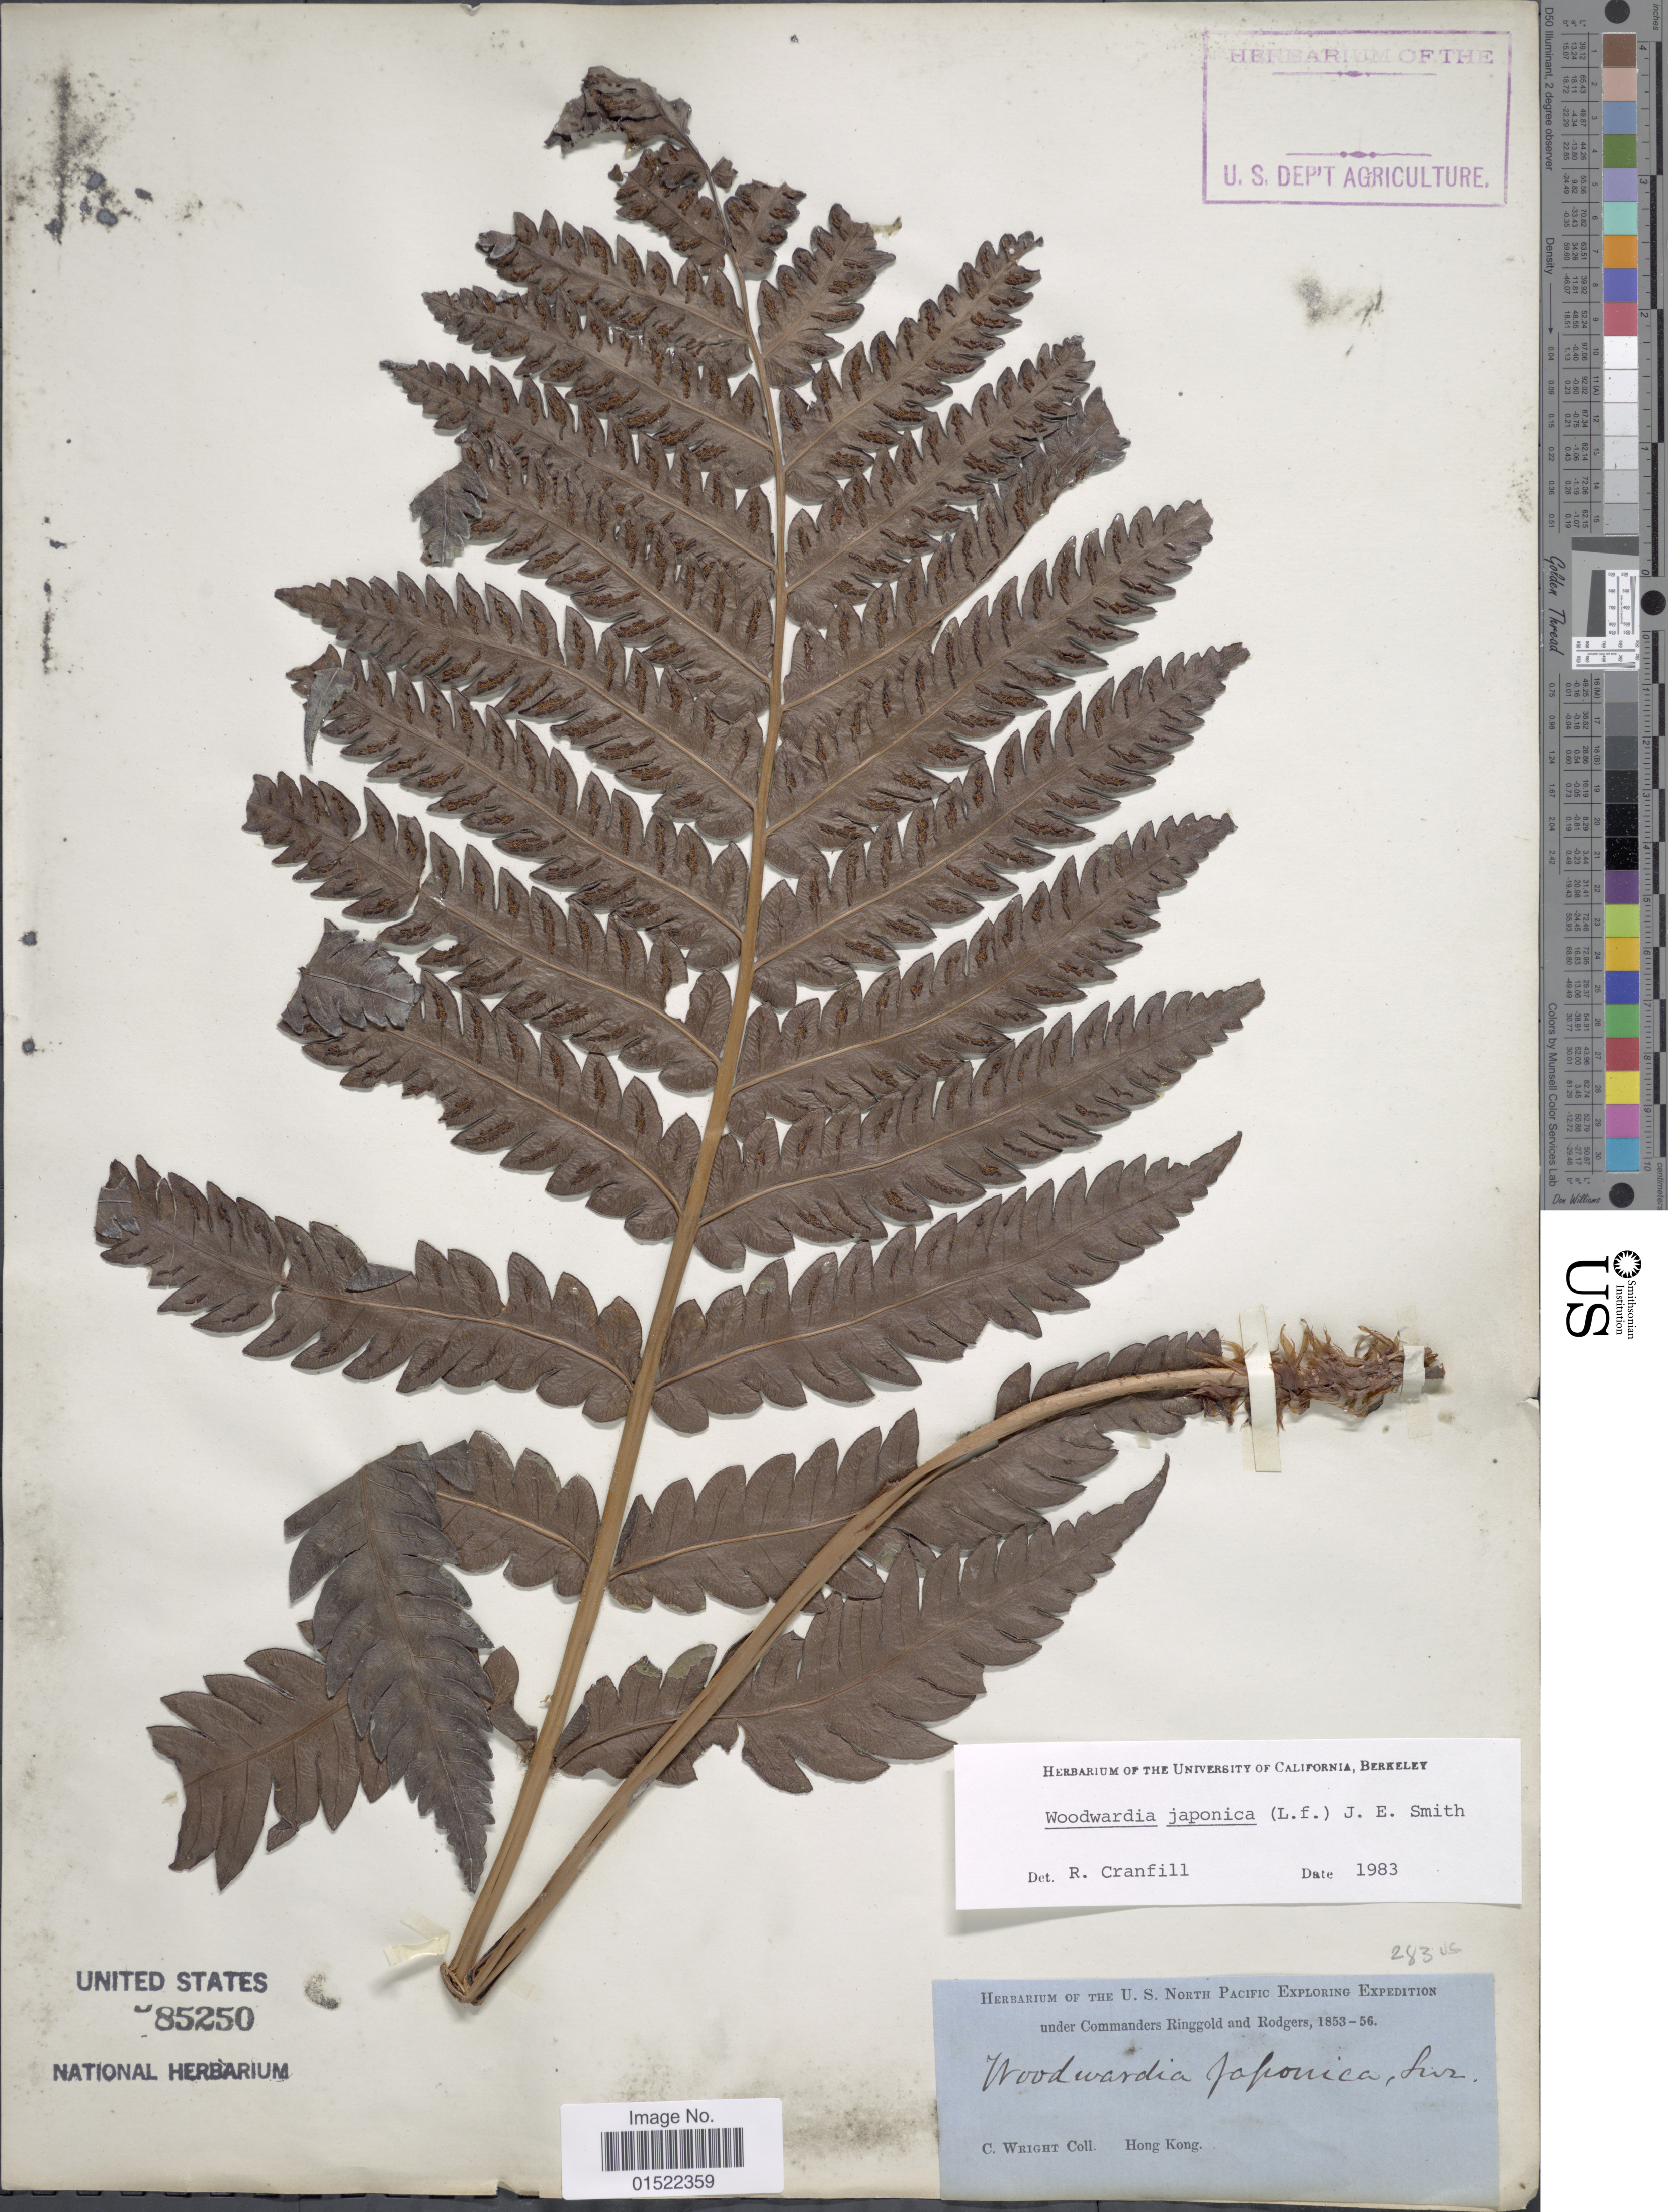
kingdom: Plantae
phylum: Tracheophyta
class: Polypodiopsida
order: Polypodiales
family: Blechnaceae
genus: Woodwardia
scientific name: Woodwardia japonica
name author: (L. f.) Sm.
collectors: C. Wright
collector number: s.n,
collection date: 1853/1856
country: China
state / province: Hong Kong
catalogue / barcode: US 85250